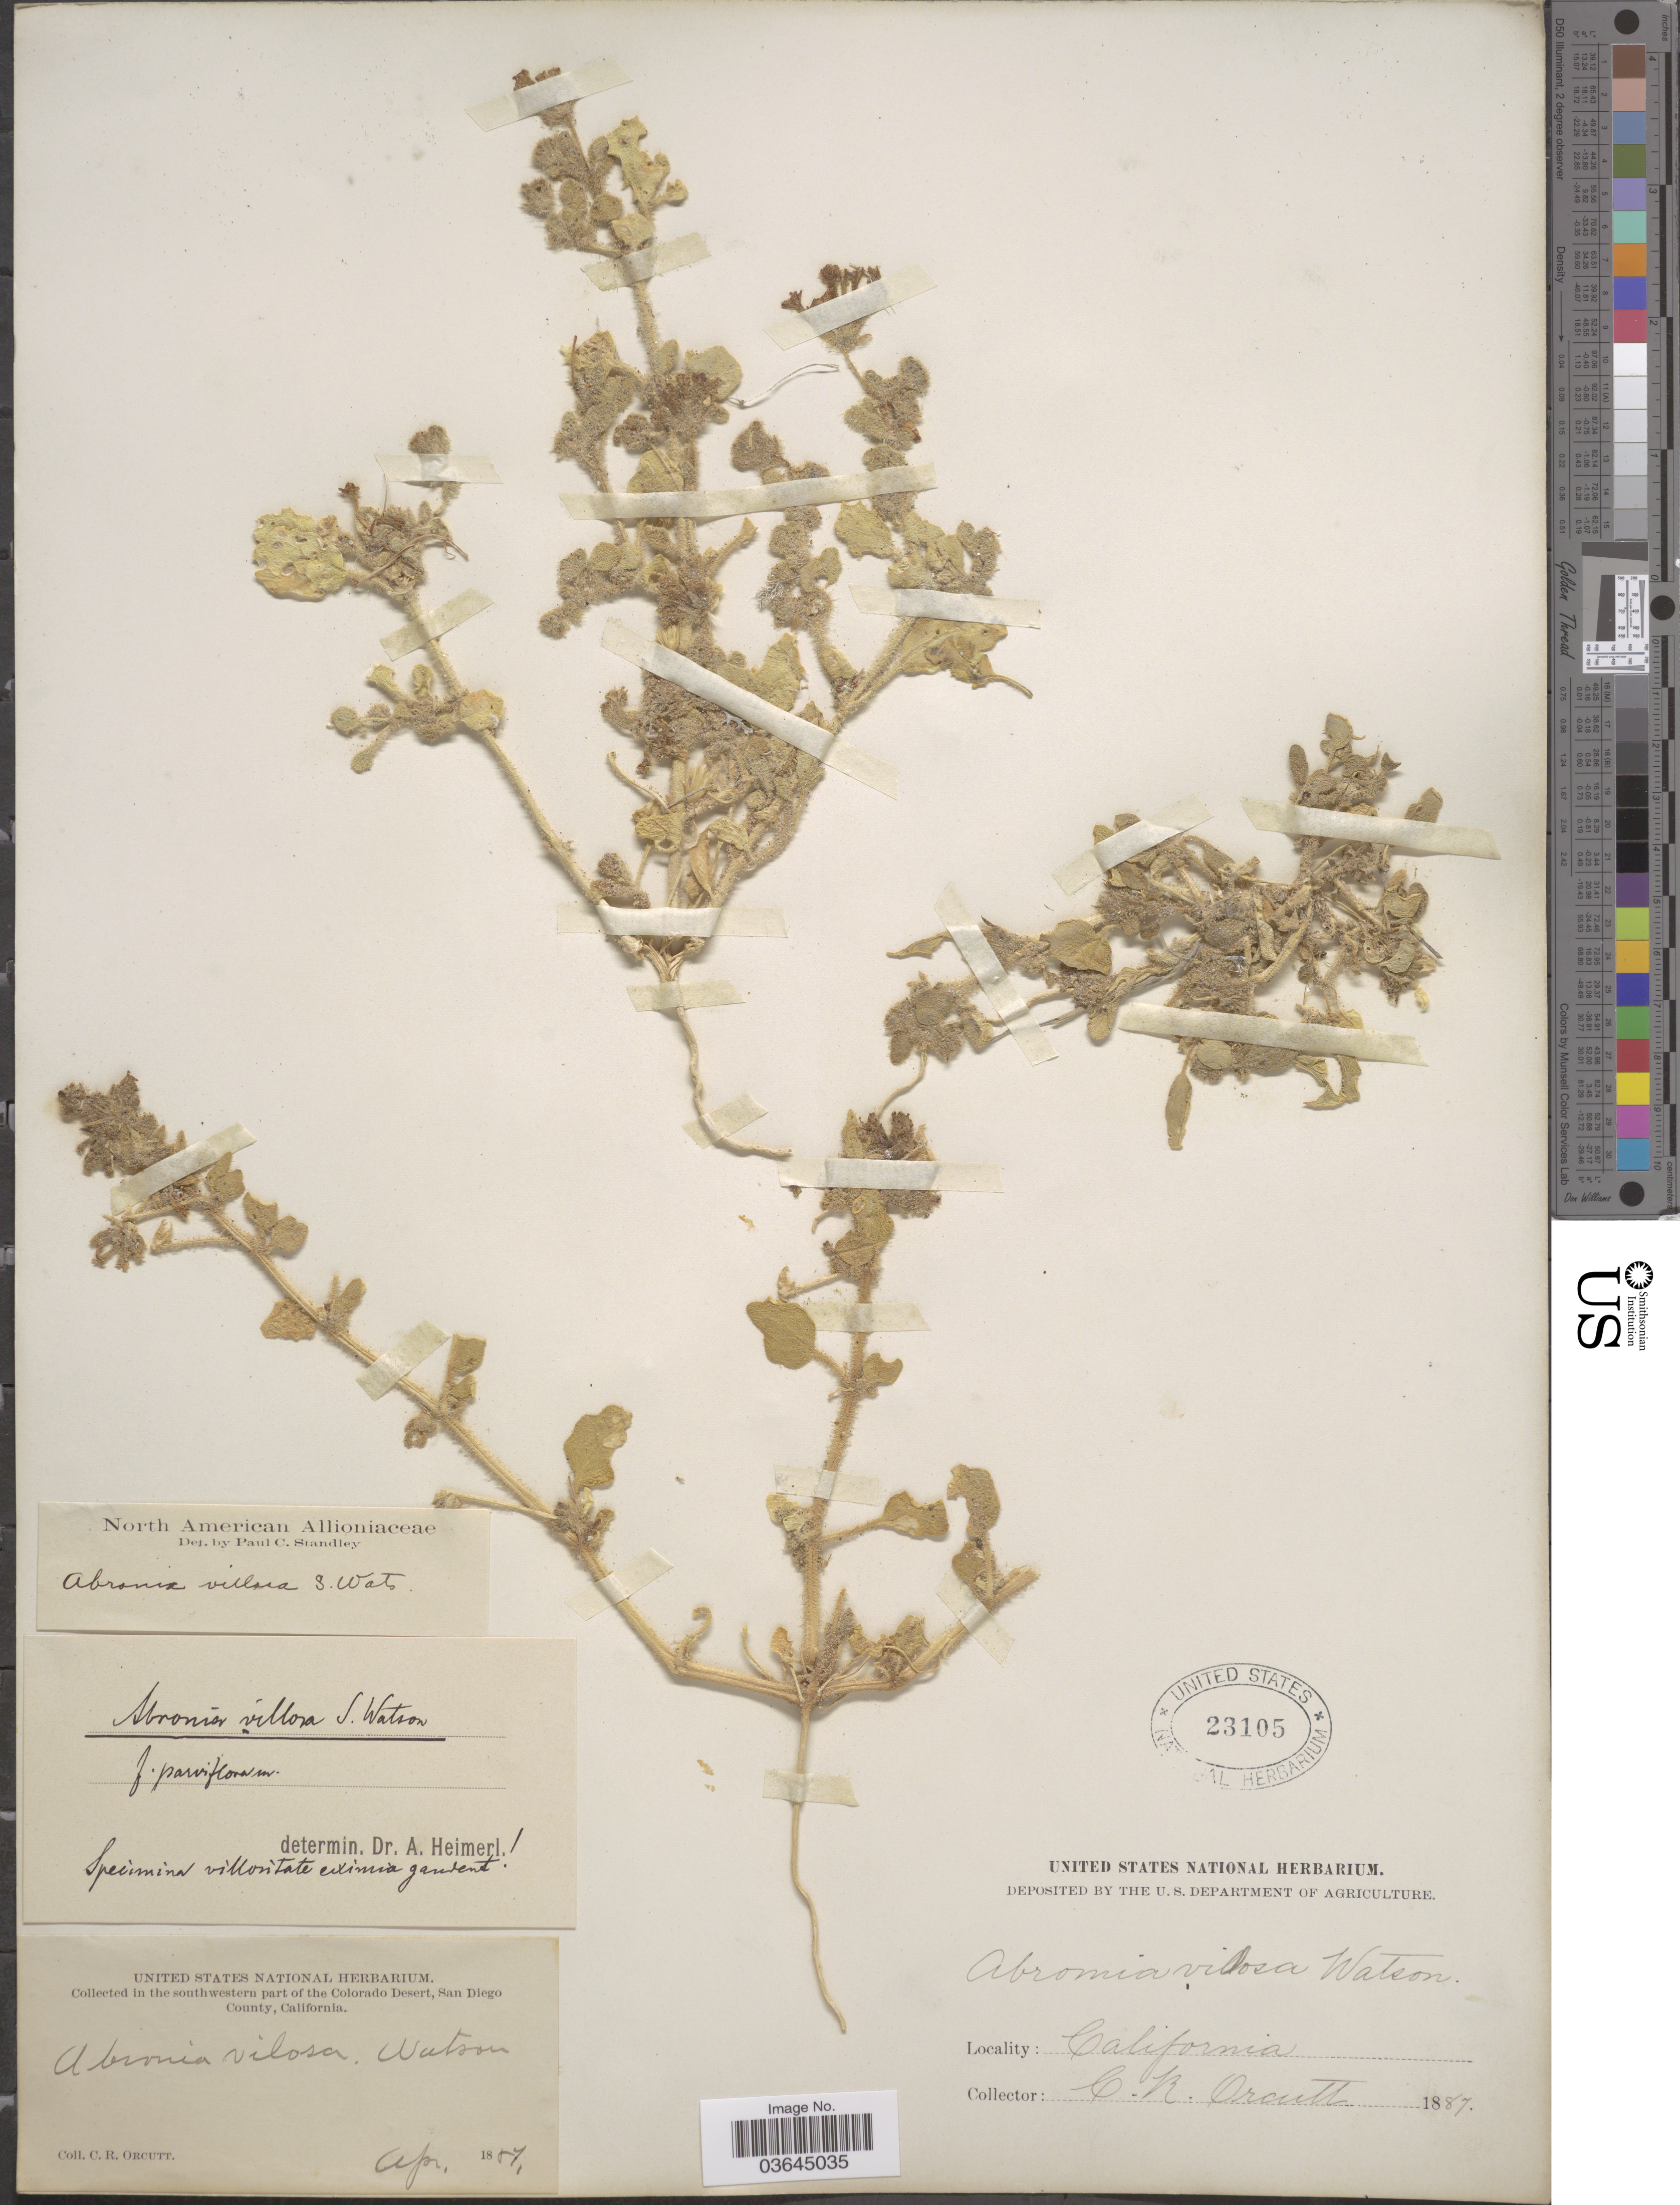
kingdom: Plantae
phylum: Tracheophyta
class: Magnoliopsida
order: Caryophyllales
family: Nyctaginaceae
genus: Abronia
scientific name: Abronia villosa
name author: S. Watson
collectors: C. R. Orcutt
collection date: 1887-04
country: United States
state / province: California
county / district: San Diego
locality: The southwest part of the Colorado Desert, San Diego County.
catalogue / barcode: US 23105